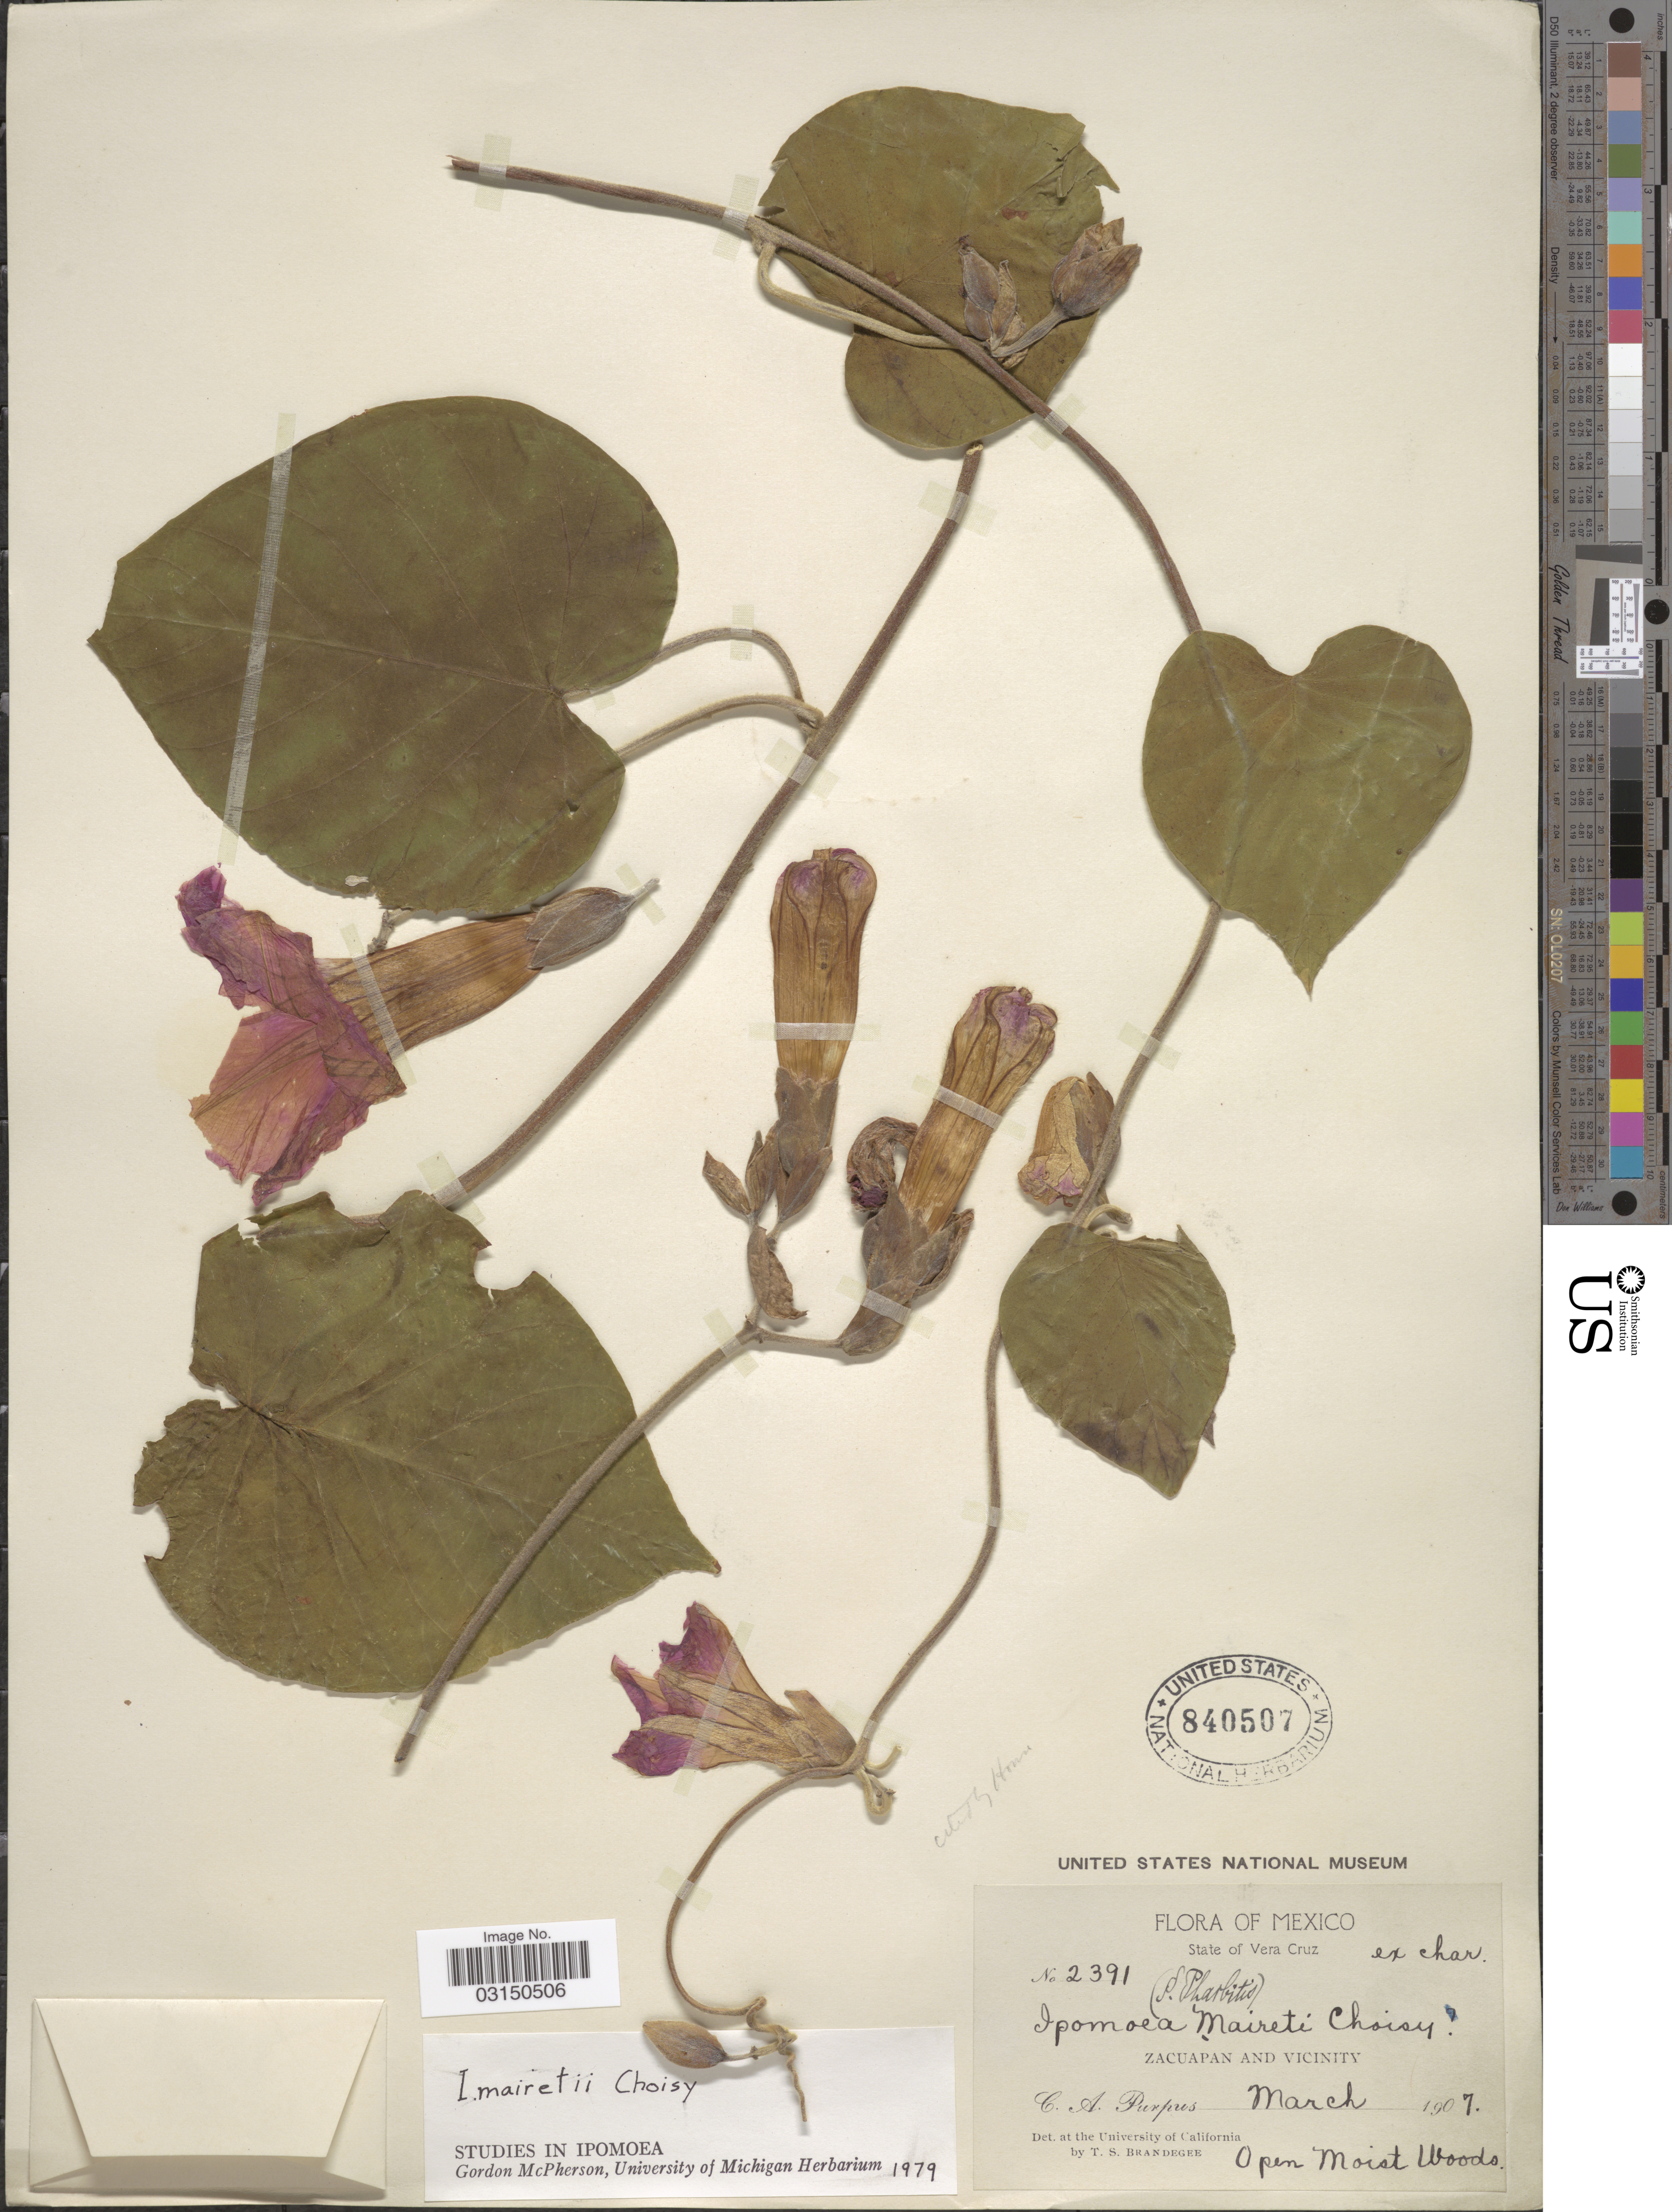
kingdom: Plantae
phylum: Tracheophyta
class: Magnoliopsida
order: Solanales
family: Convolvulaceae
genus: Ipomoea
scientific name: Ipomoea mairetii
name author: Choisy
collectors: C. A. Purpus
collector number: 2391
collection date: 1907-03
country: Mexico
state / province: Veracruz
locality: Zacuapan and Vicinity.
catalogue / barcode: US 840507